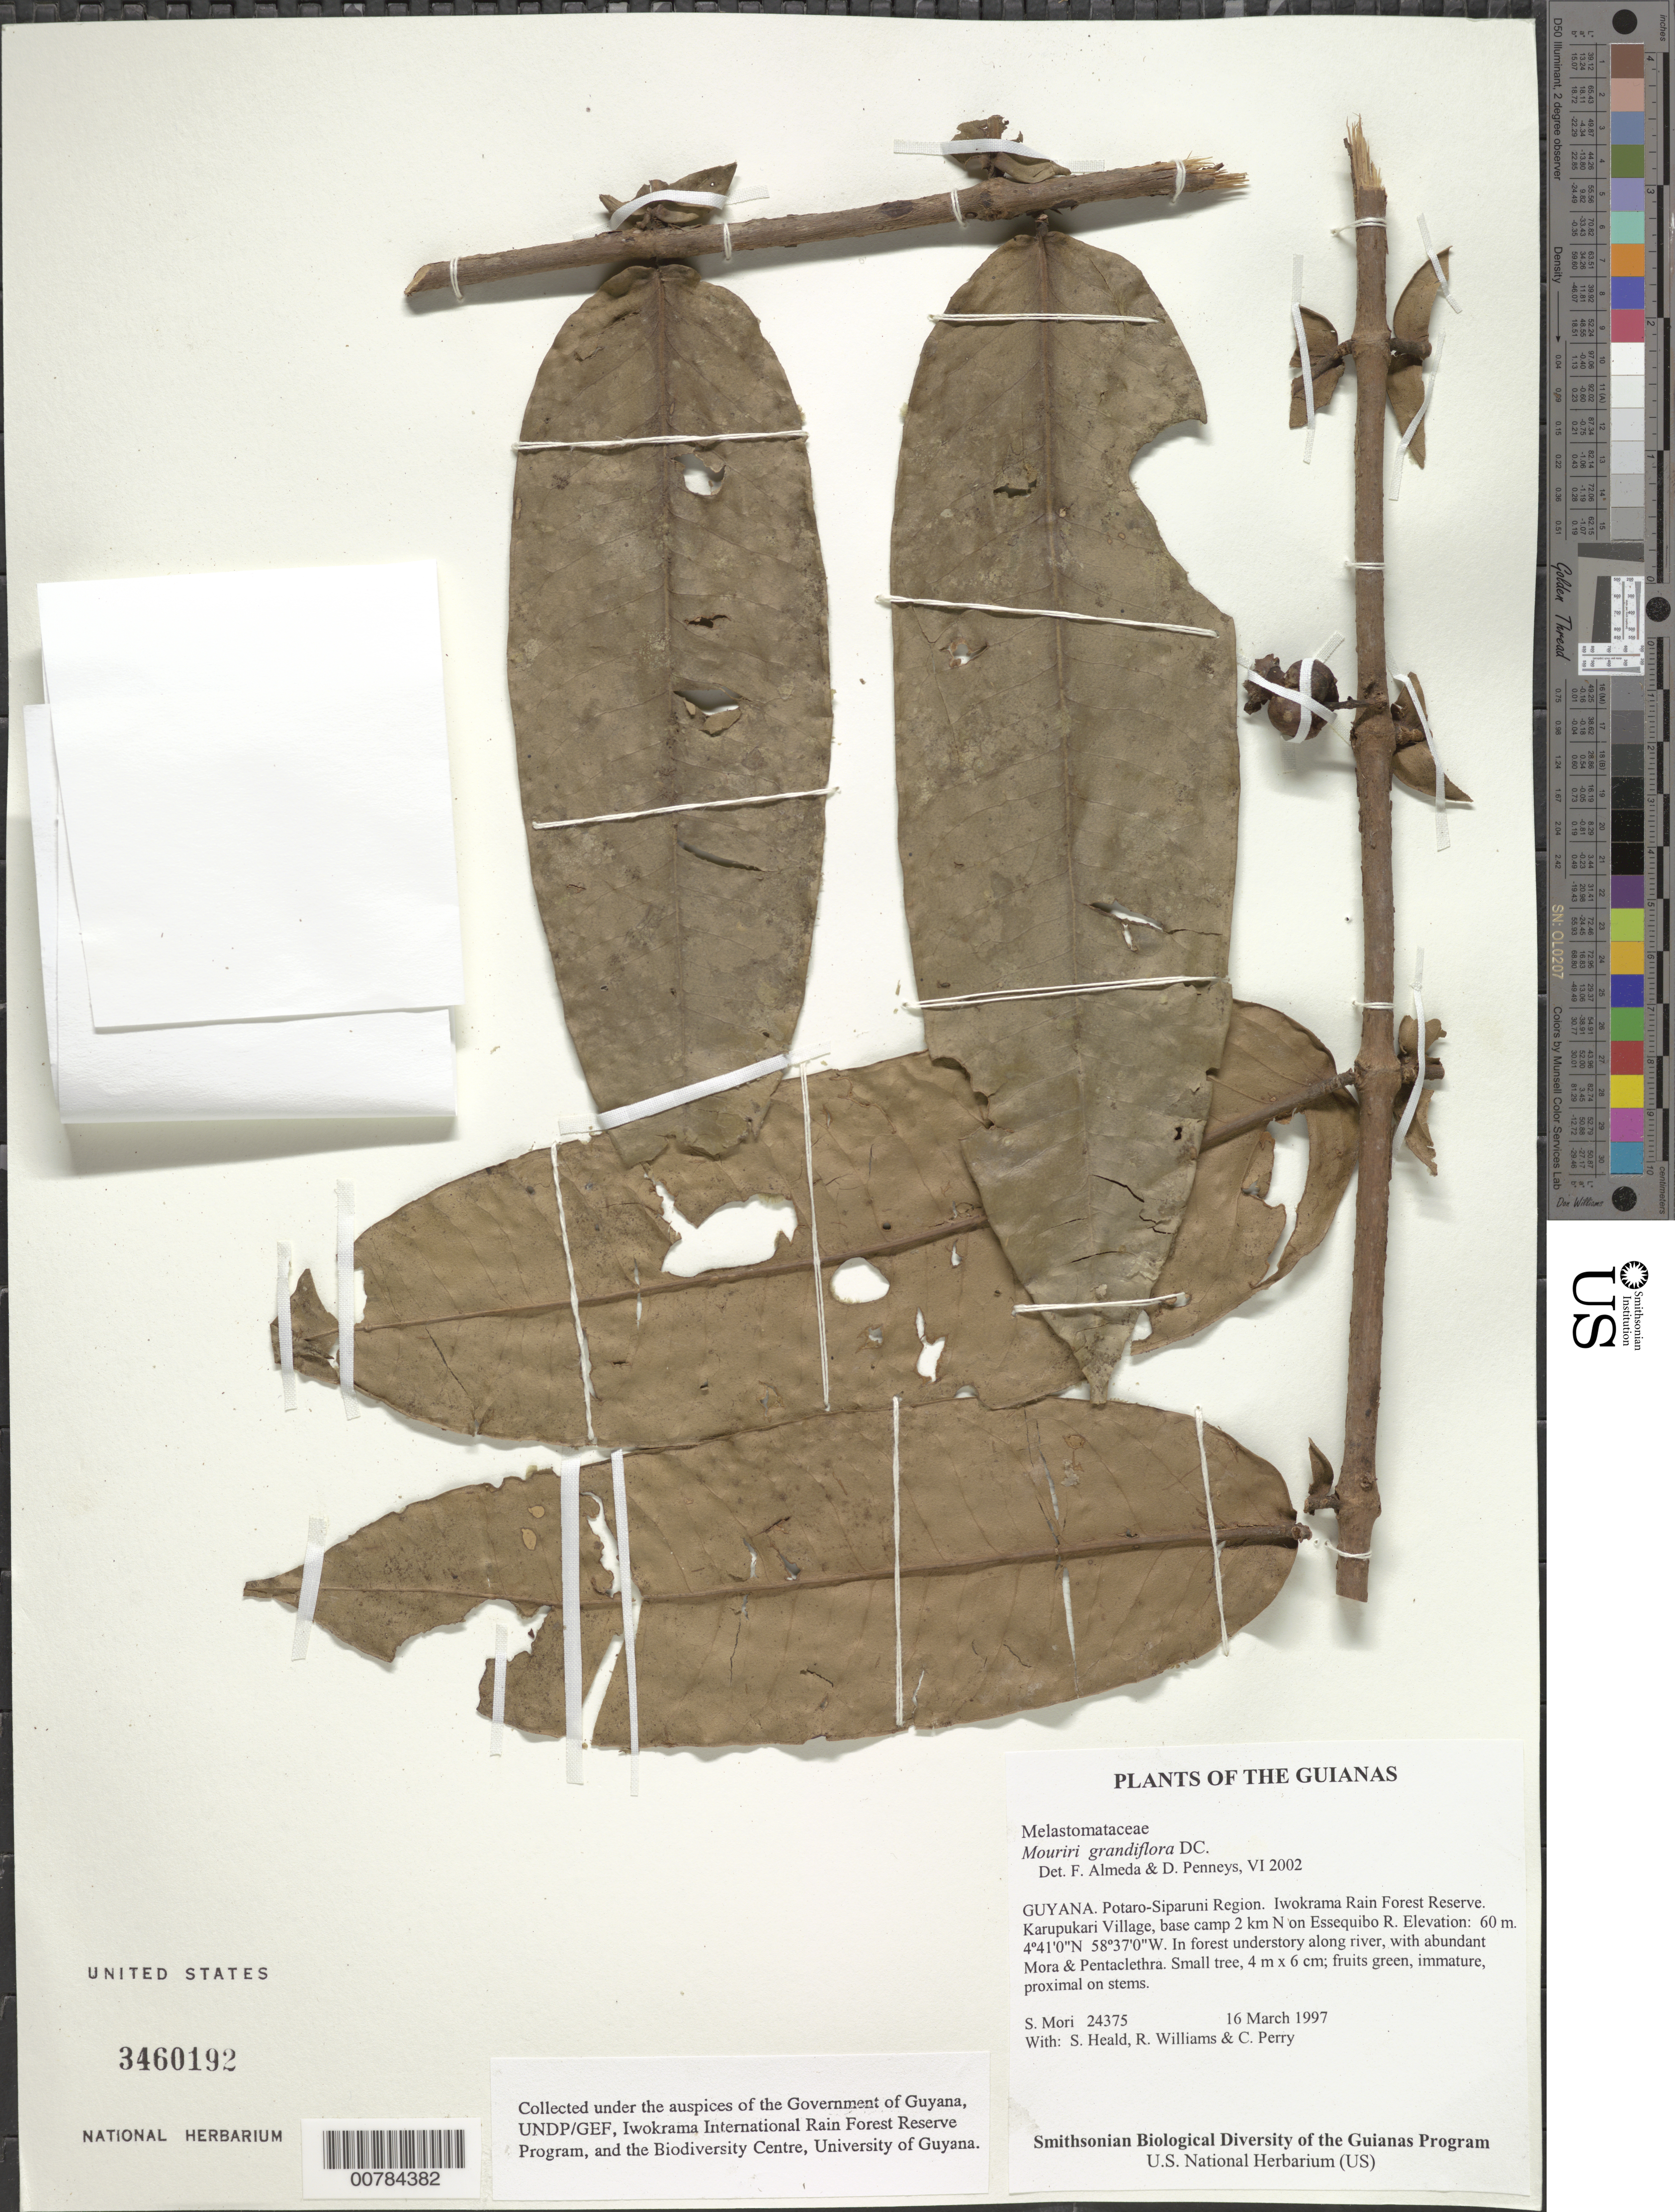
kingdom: Plantae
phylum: Tracheophyta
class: Magnoliopsida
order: Myrtales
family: Melastomataceae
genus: Mouriri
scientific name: Mouriri grandiflora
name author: DC.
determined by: Almeda, F.; Penneys, D. S.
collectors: S. Mori, S. Heald, R. Williams & C. Perry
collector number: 24375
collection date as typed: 16 March 1997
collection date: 1997-03-16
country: Guyana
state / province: Potaro-Siparuni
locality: Iwokrama Rain Forest Reserve. Karupukari Village, base camp 2 km N on Essequibo R.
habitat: In forest understory along river, with abundant Mora & Pentaclethra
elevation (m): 60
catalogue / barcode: US 3460192